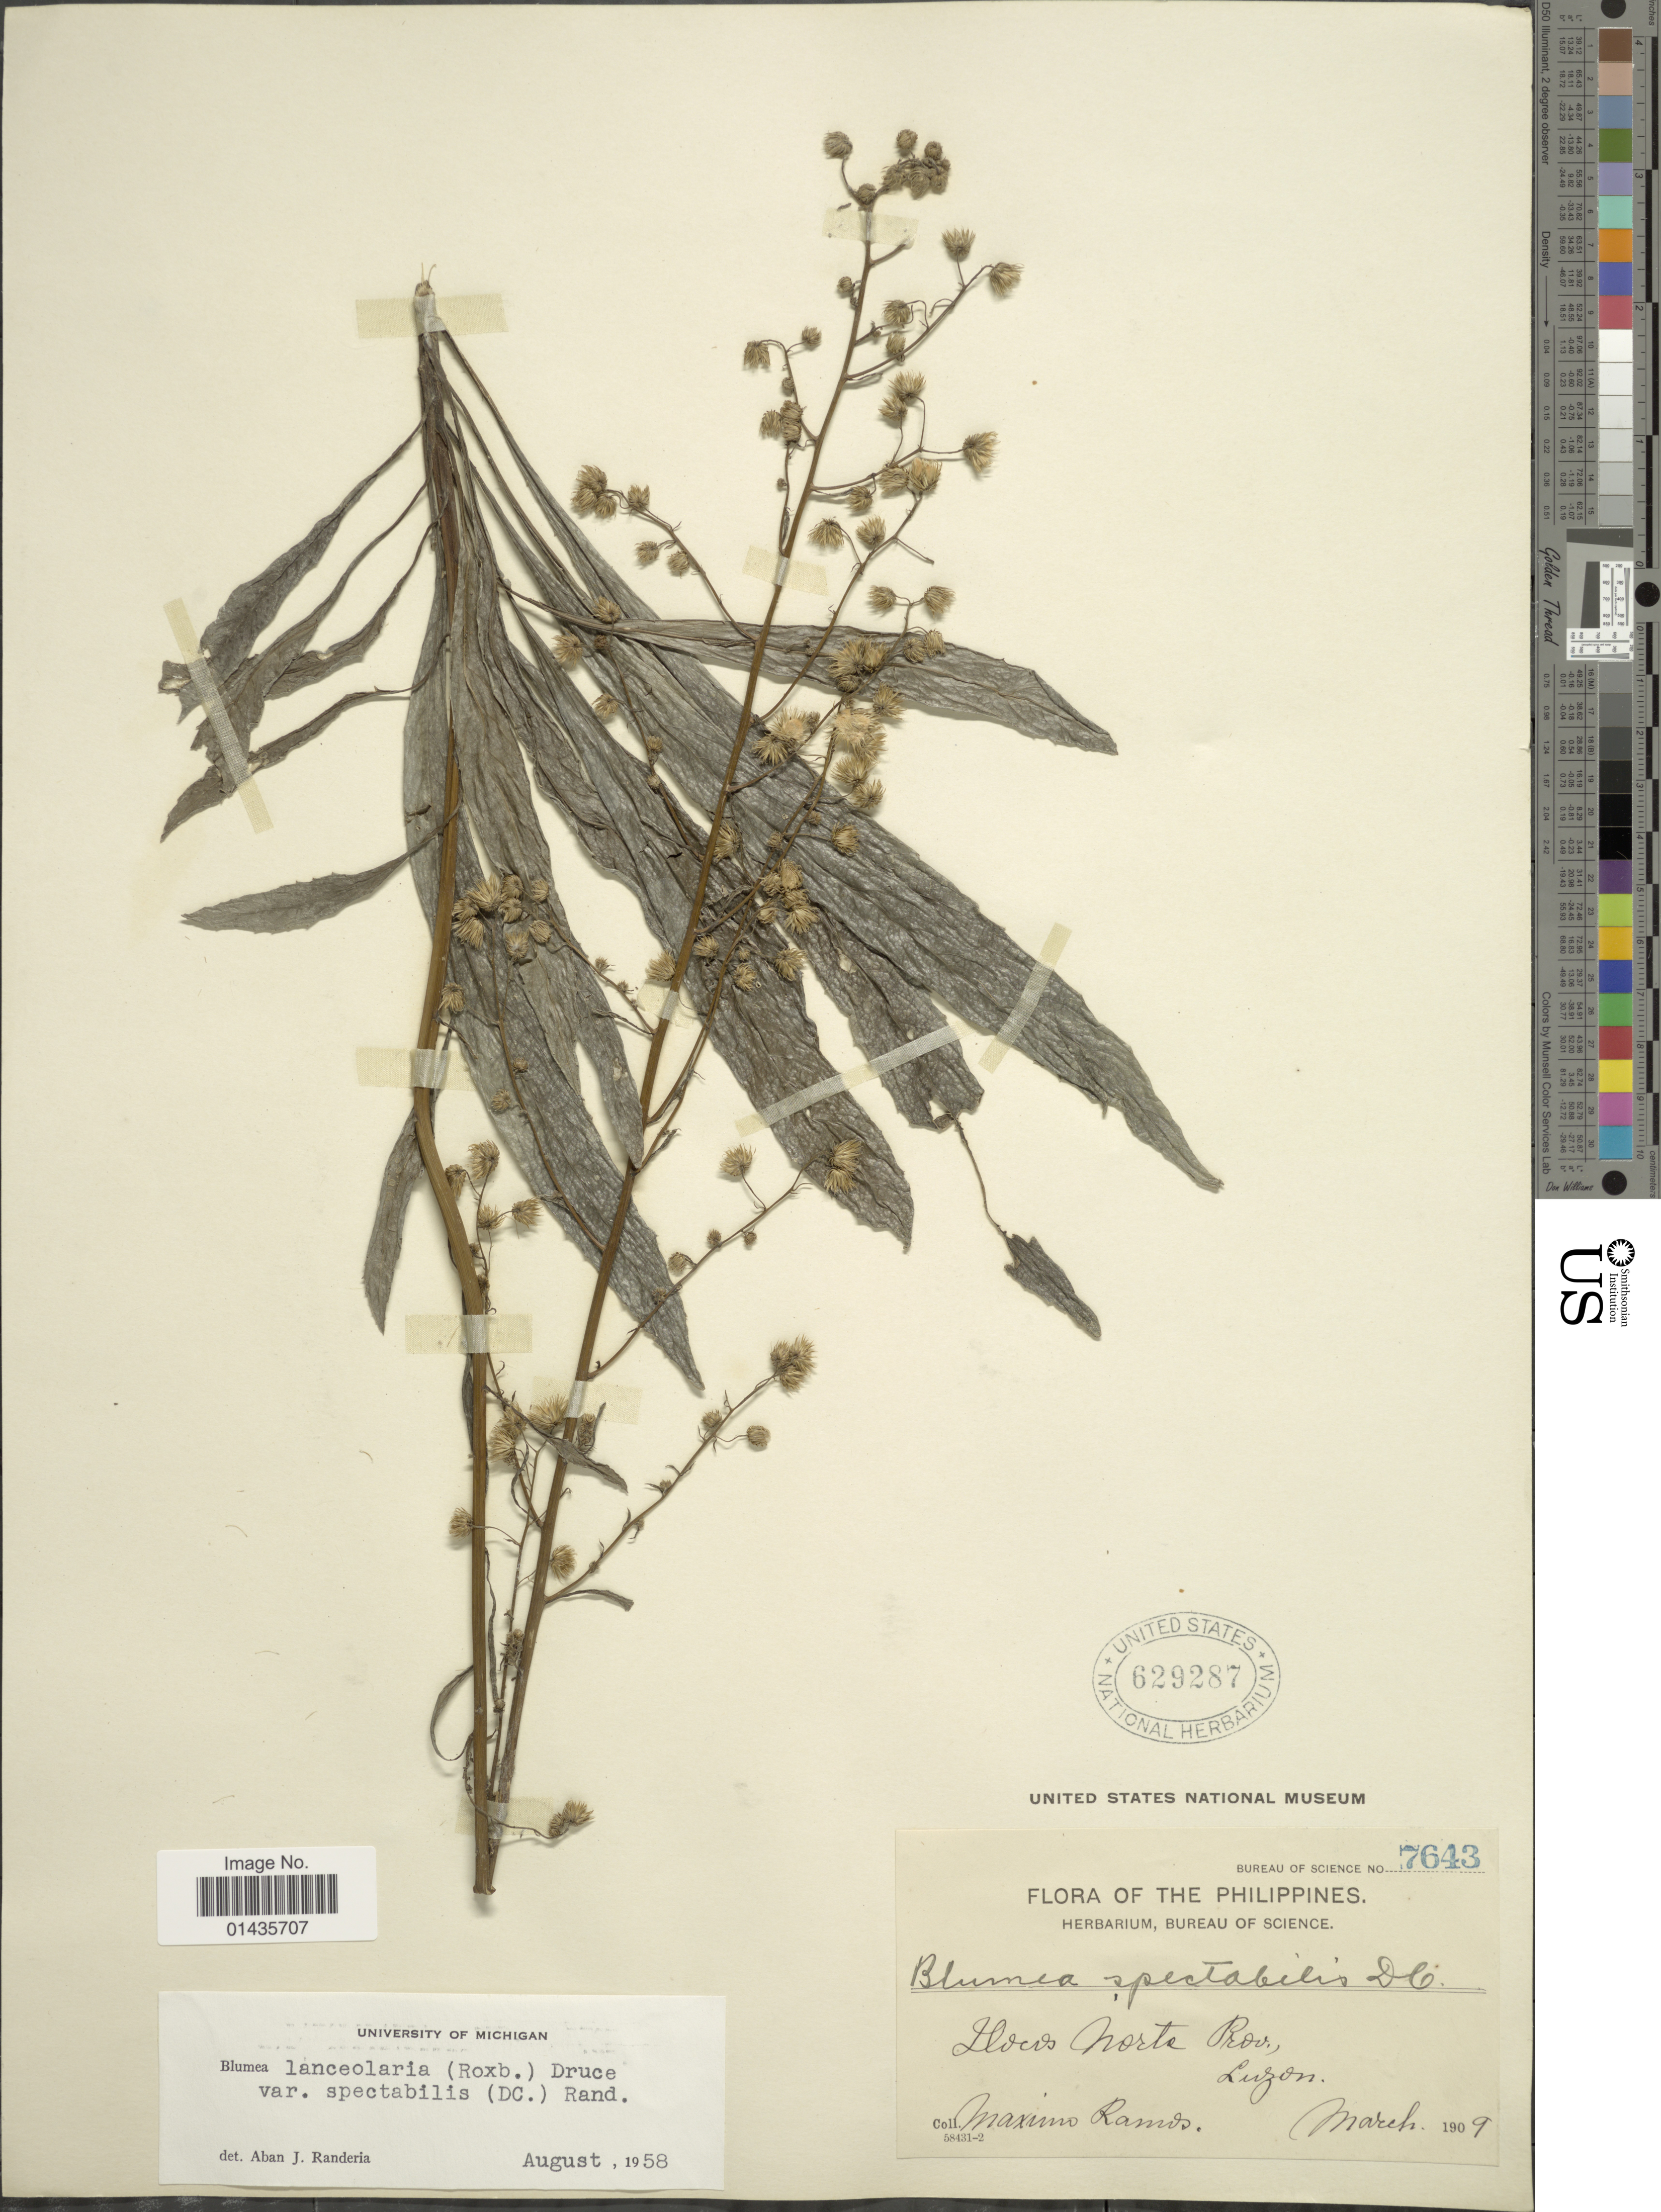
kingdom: Plantae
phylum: Tracheophyta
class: Magnoliopsida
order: Asterales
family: Asteraceae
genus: Blumea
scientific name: Blumea lanceolaria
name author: (Roxb.) Druce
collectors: M. Ramos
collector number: Bureau of Science 7643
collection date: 1909-03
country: Philippines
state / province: Ilocos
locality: Ilocos Norte Prov., Luzon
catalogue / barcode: US 629287